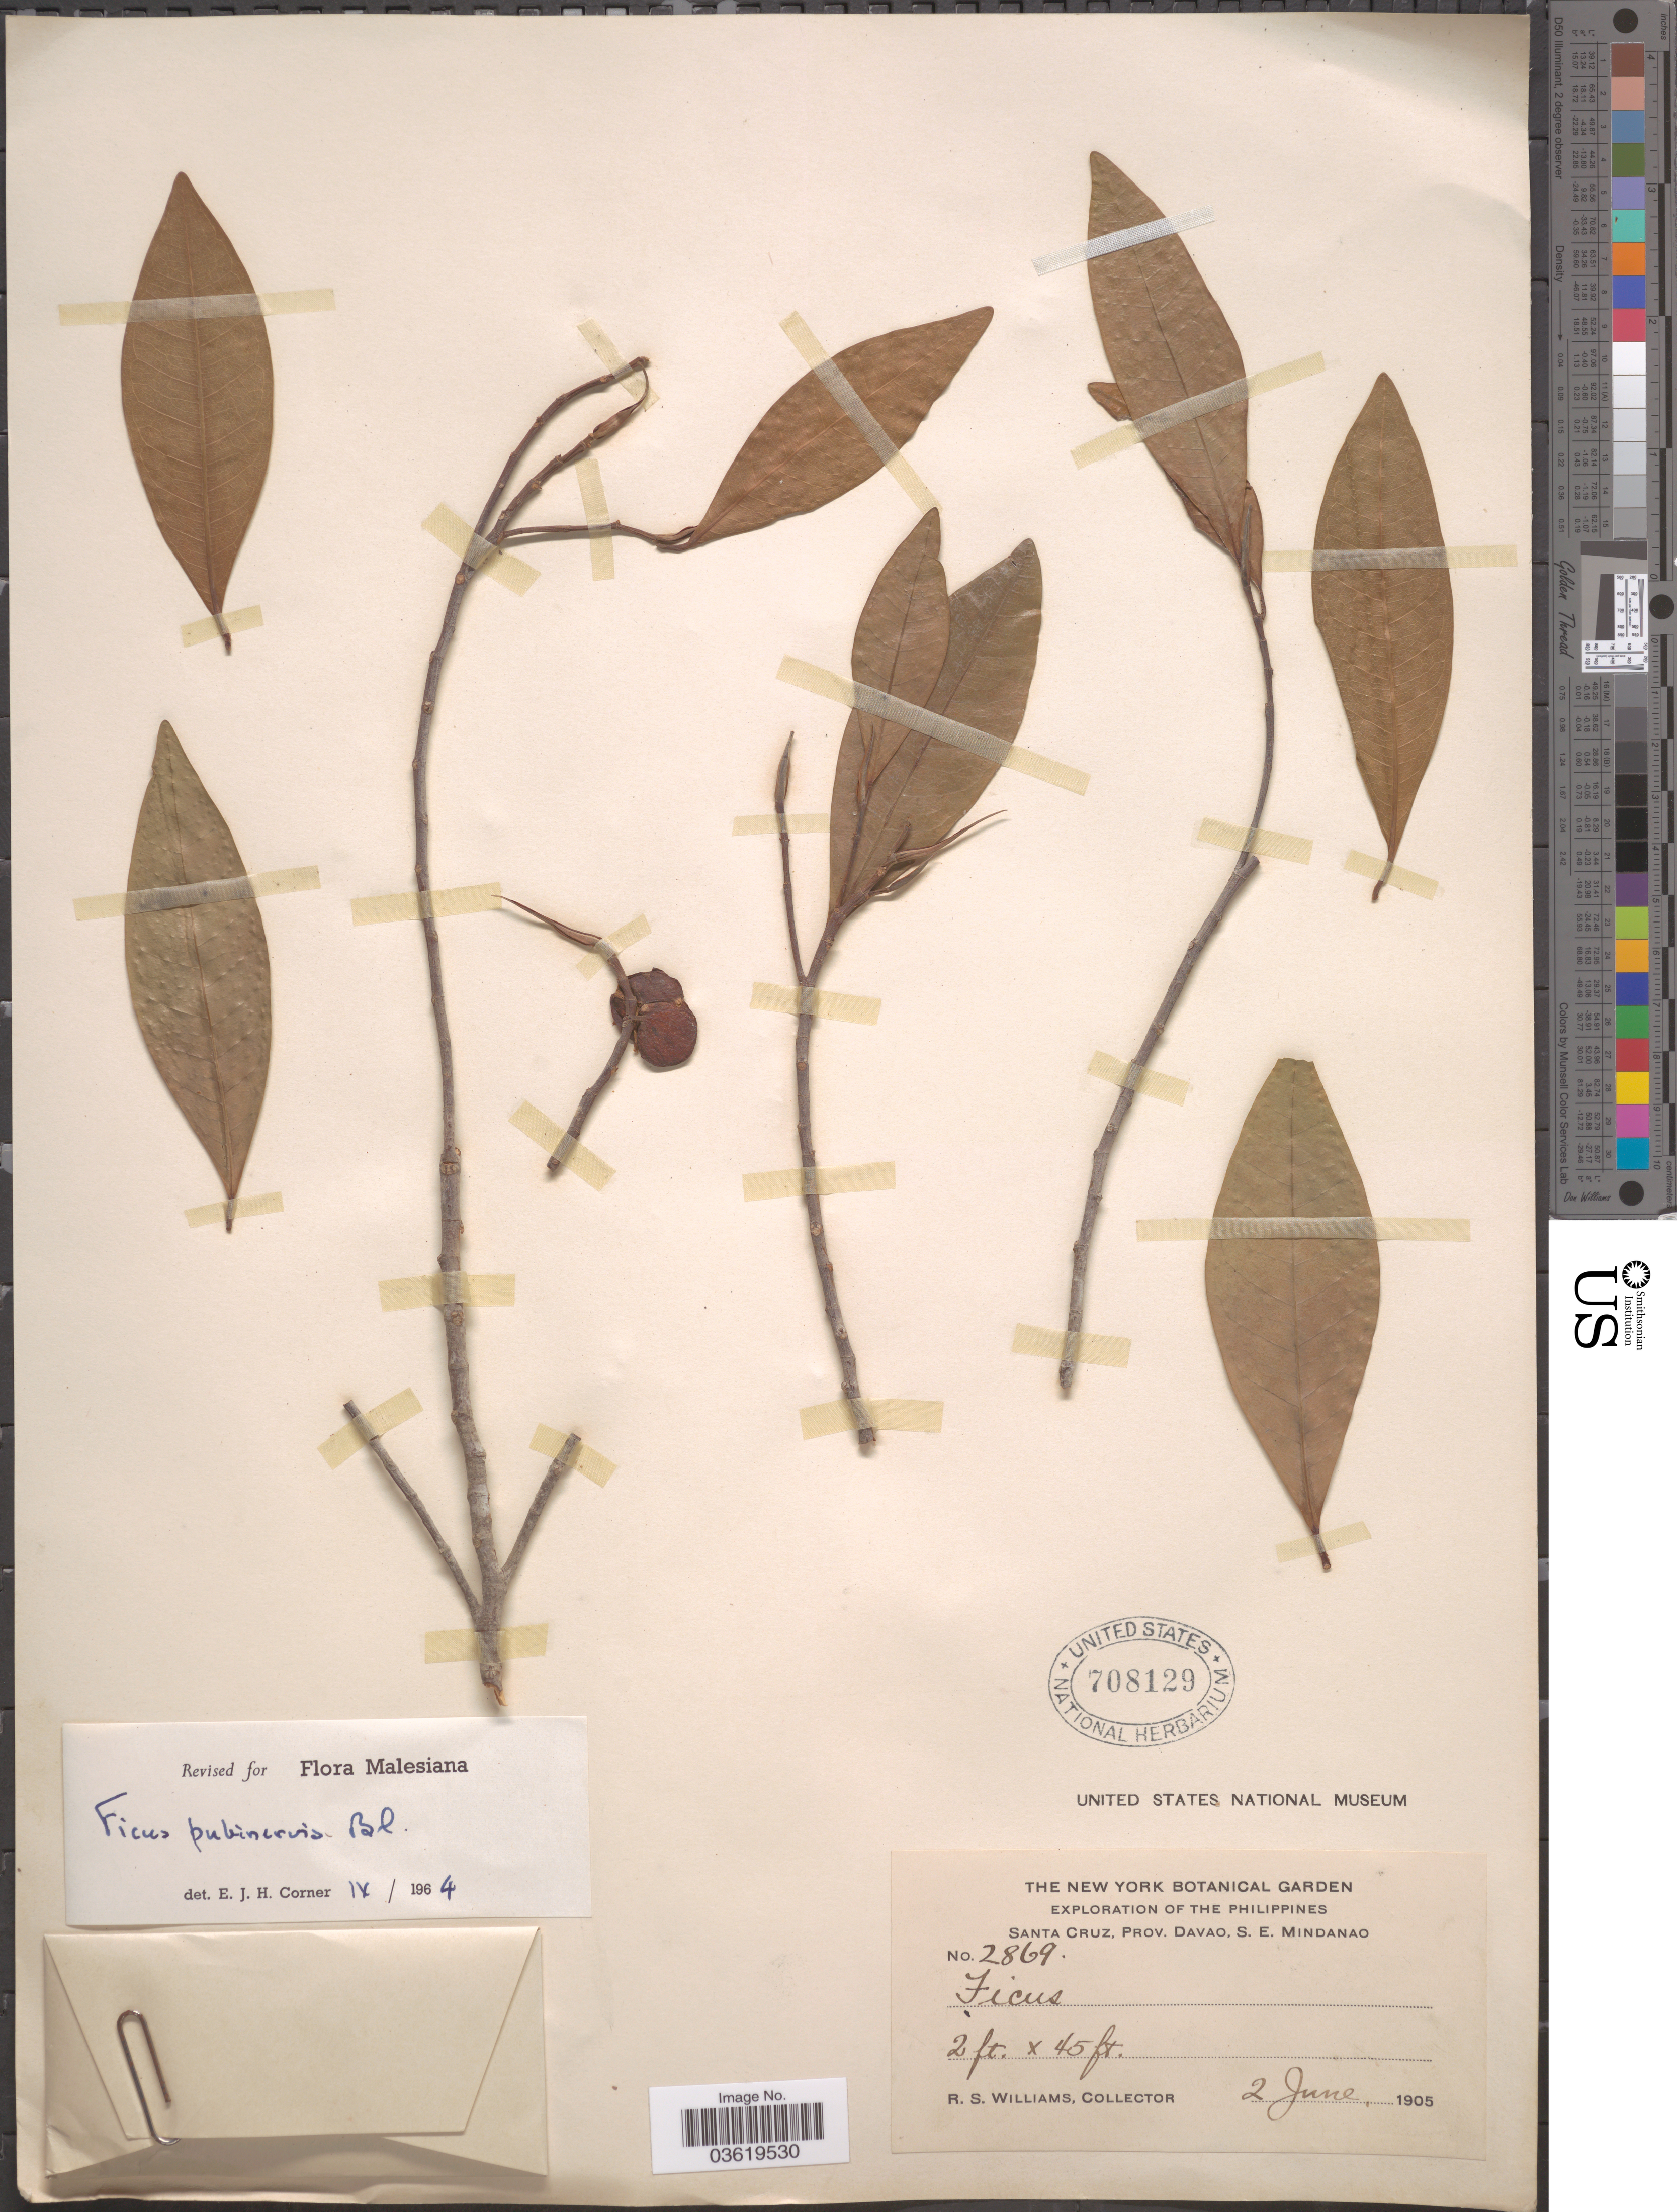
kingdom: Plantae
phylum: Tracheophyta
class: Magnoliopsida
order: Rosales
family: Moraceae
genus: Ficus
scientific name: Ficus pubinervis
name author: Blume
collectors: R. S. Williams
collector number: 2869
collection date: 1905-06-02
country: Philippines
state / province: Davao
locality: Santa Cruz, S. E. Mindanao.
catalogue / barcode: US 708129